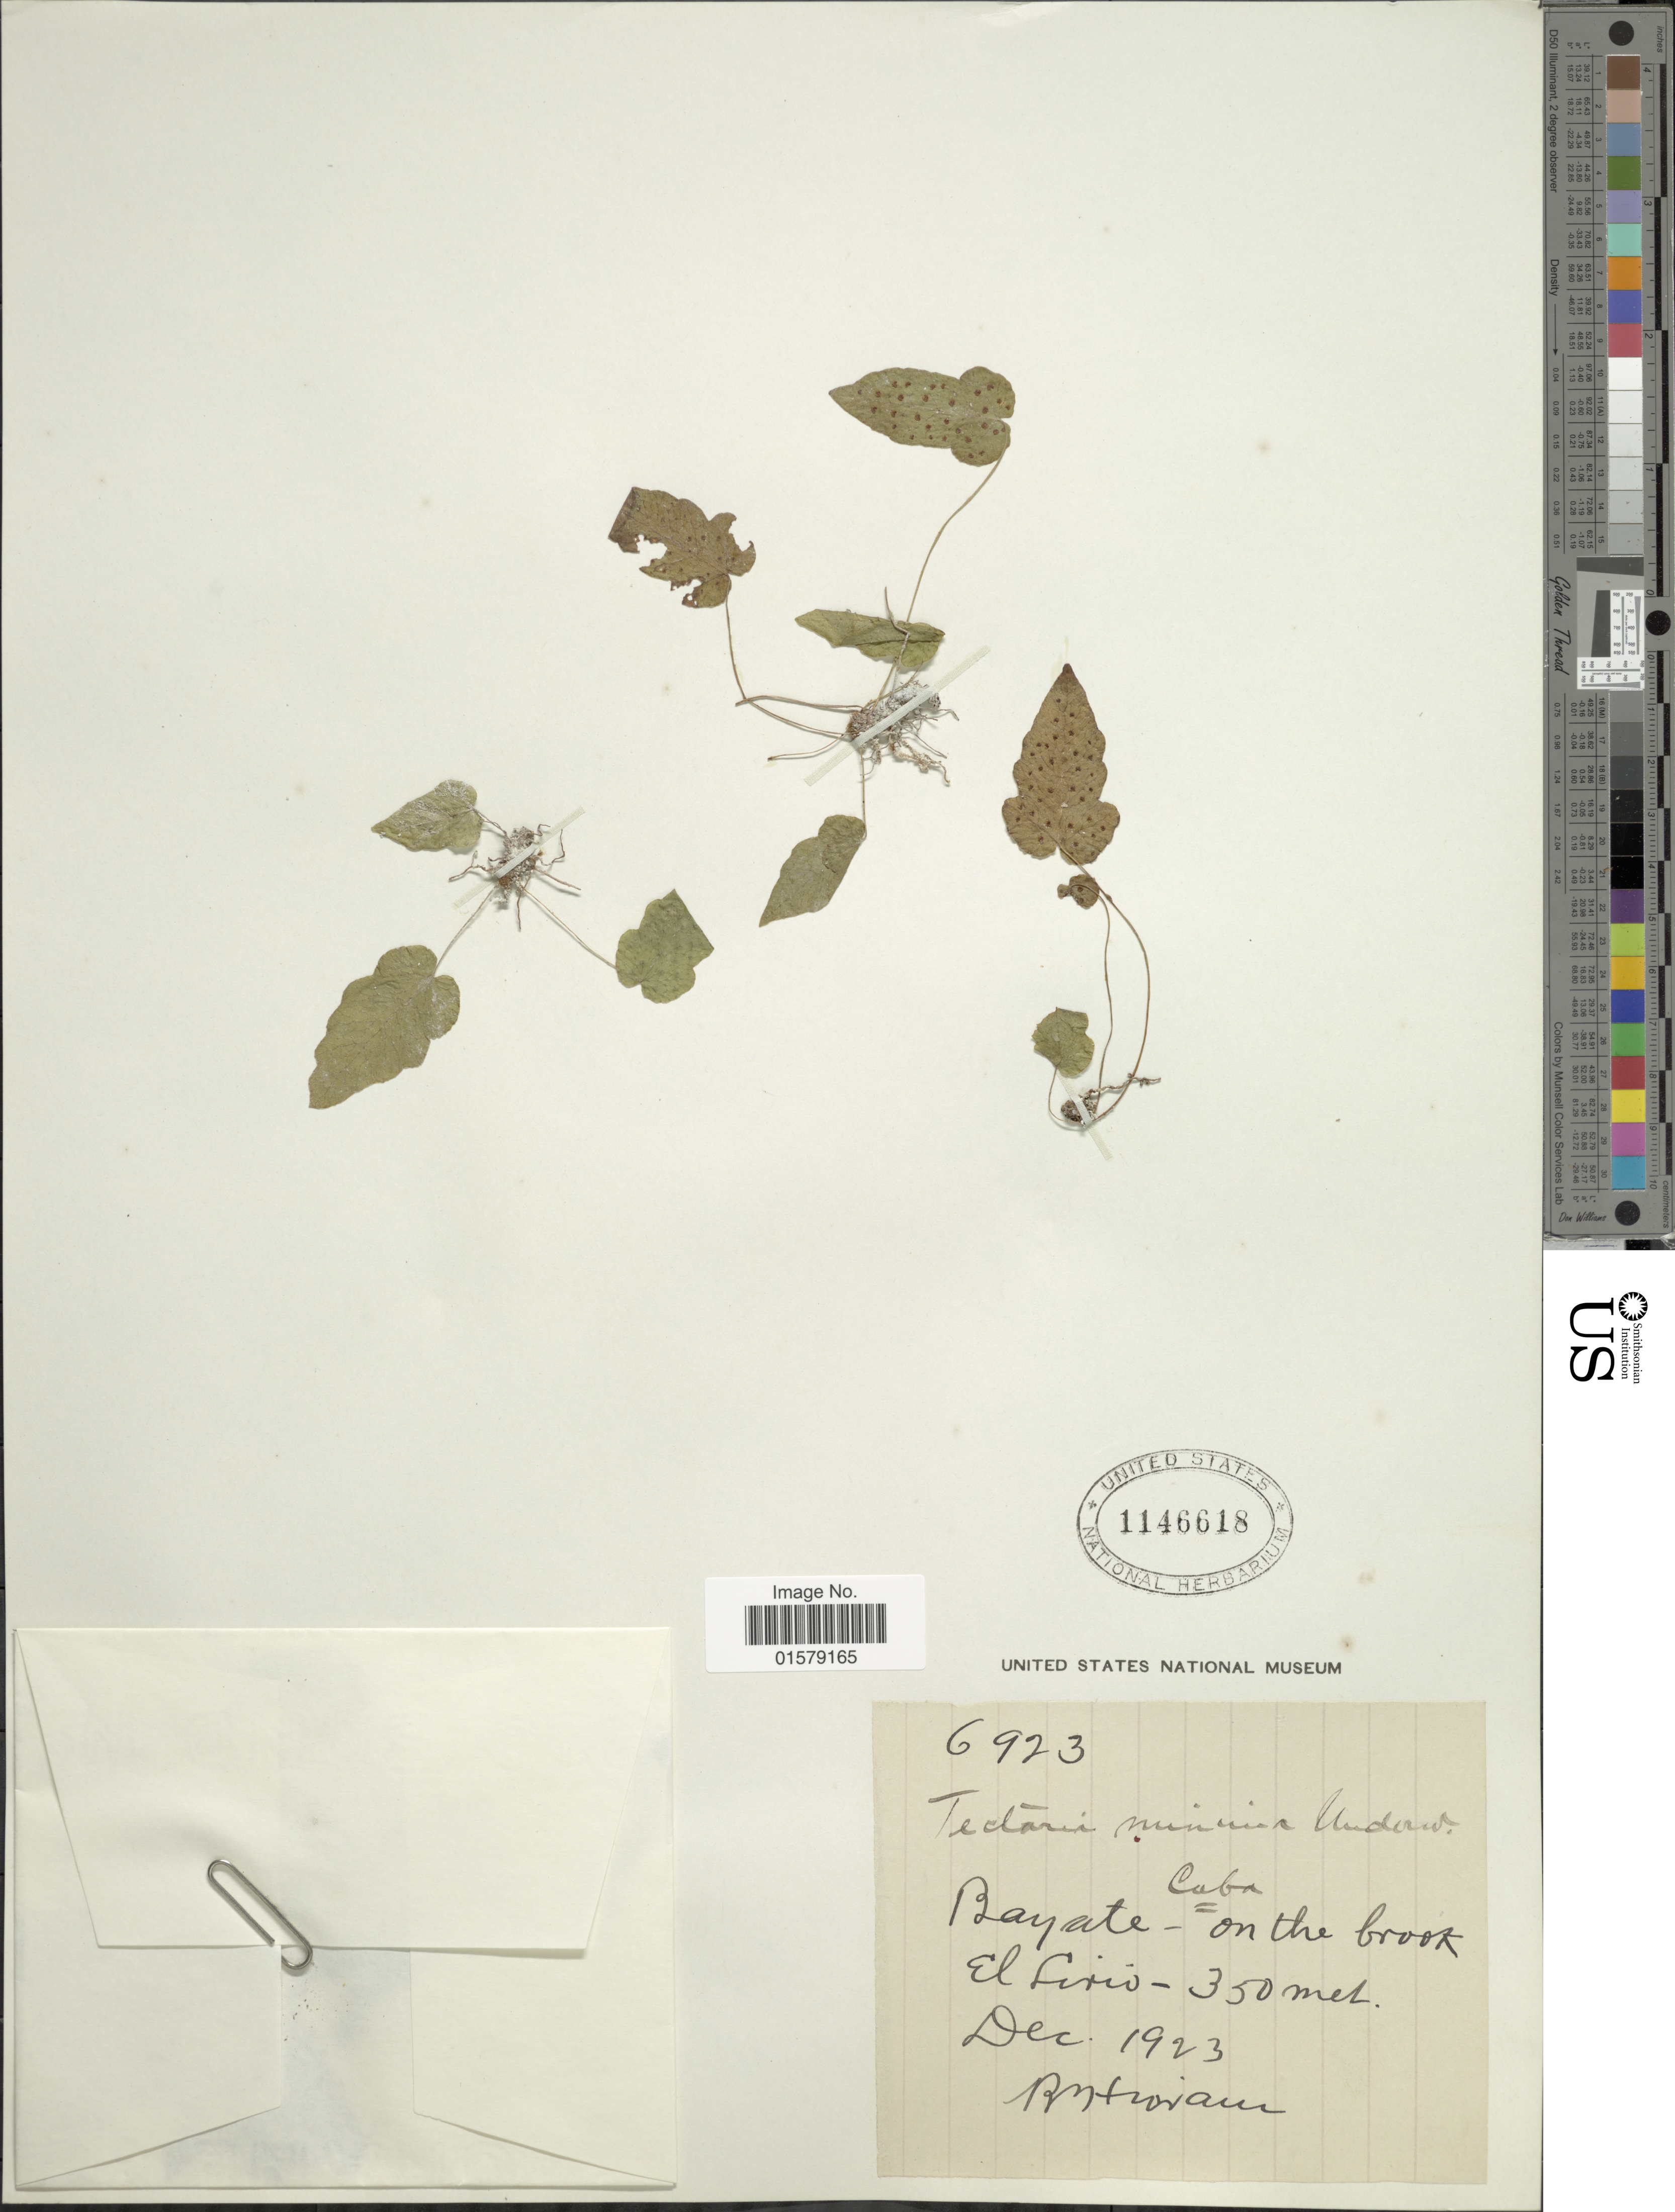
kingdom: Plantae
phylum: Tracheophyta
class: Polypodiopsida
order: Polypodiales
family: Tectariaceae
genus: Tectaria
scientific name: Tectaria fimbriata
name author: (Willd.) Lourteig & Proctor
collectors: Bro. Hioram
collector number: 6923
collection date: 1923-12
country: Cuba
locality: Bayate- on the brook, El Lirio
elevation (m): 350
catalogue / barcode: US 1146618